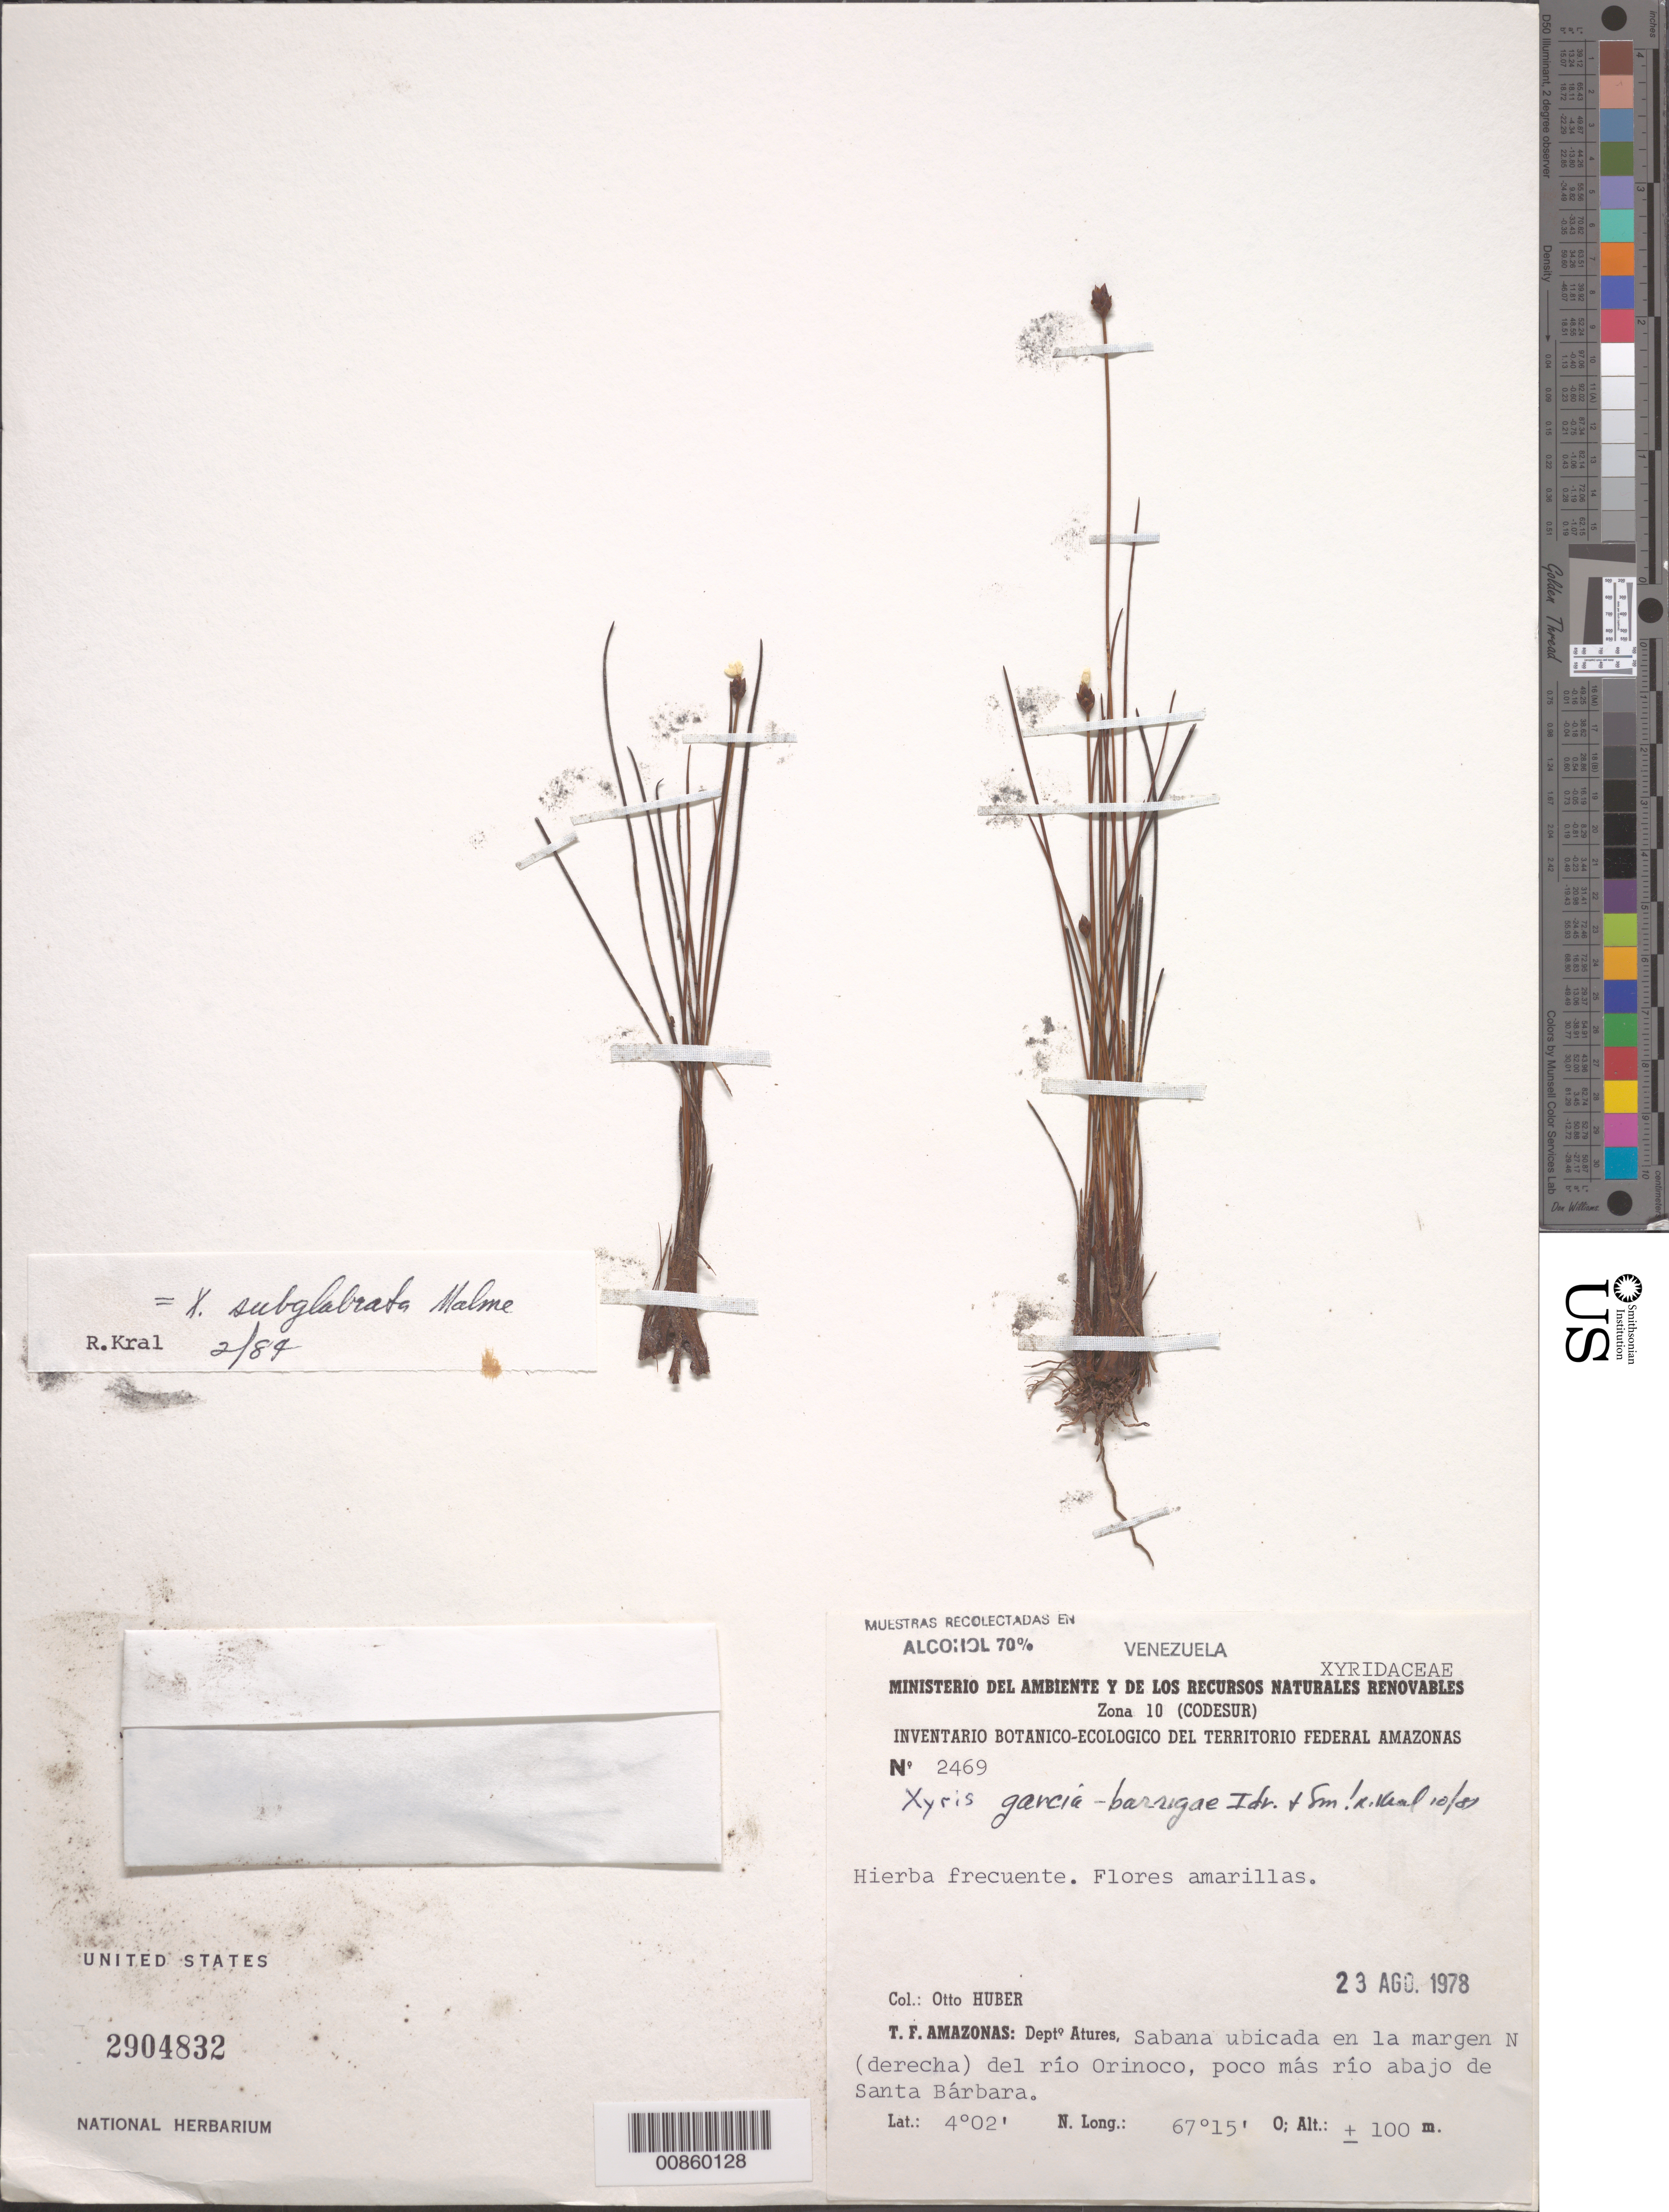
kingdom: Plantae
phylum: Tracheophyta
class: Liliopsida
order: Poales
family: Xyridaceae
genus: Xyris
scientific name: Xyris subglabrata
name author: Malme in Gleason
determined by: Kral, Robert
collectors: O. Huber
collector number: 2469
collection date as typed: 23-Aug-78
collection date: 1978-08-23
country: Venezuela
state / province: Amazonas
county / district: Atures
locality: Santa Bárbara, poco más río abajo, N (derecha) del Río Orinoco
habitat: Sabana ubicada en la margen del río.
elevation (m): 100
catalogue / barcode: US 2904832